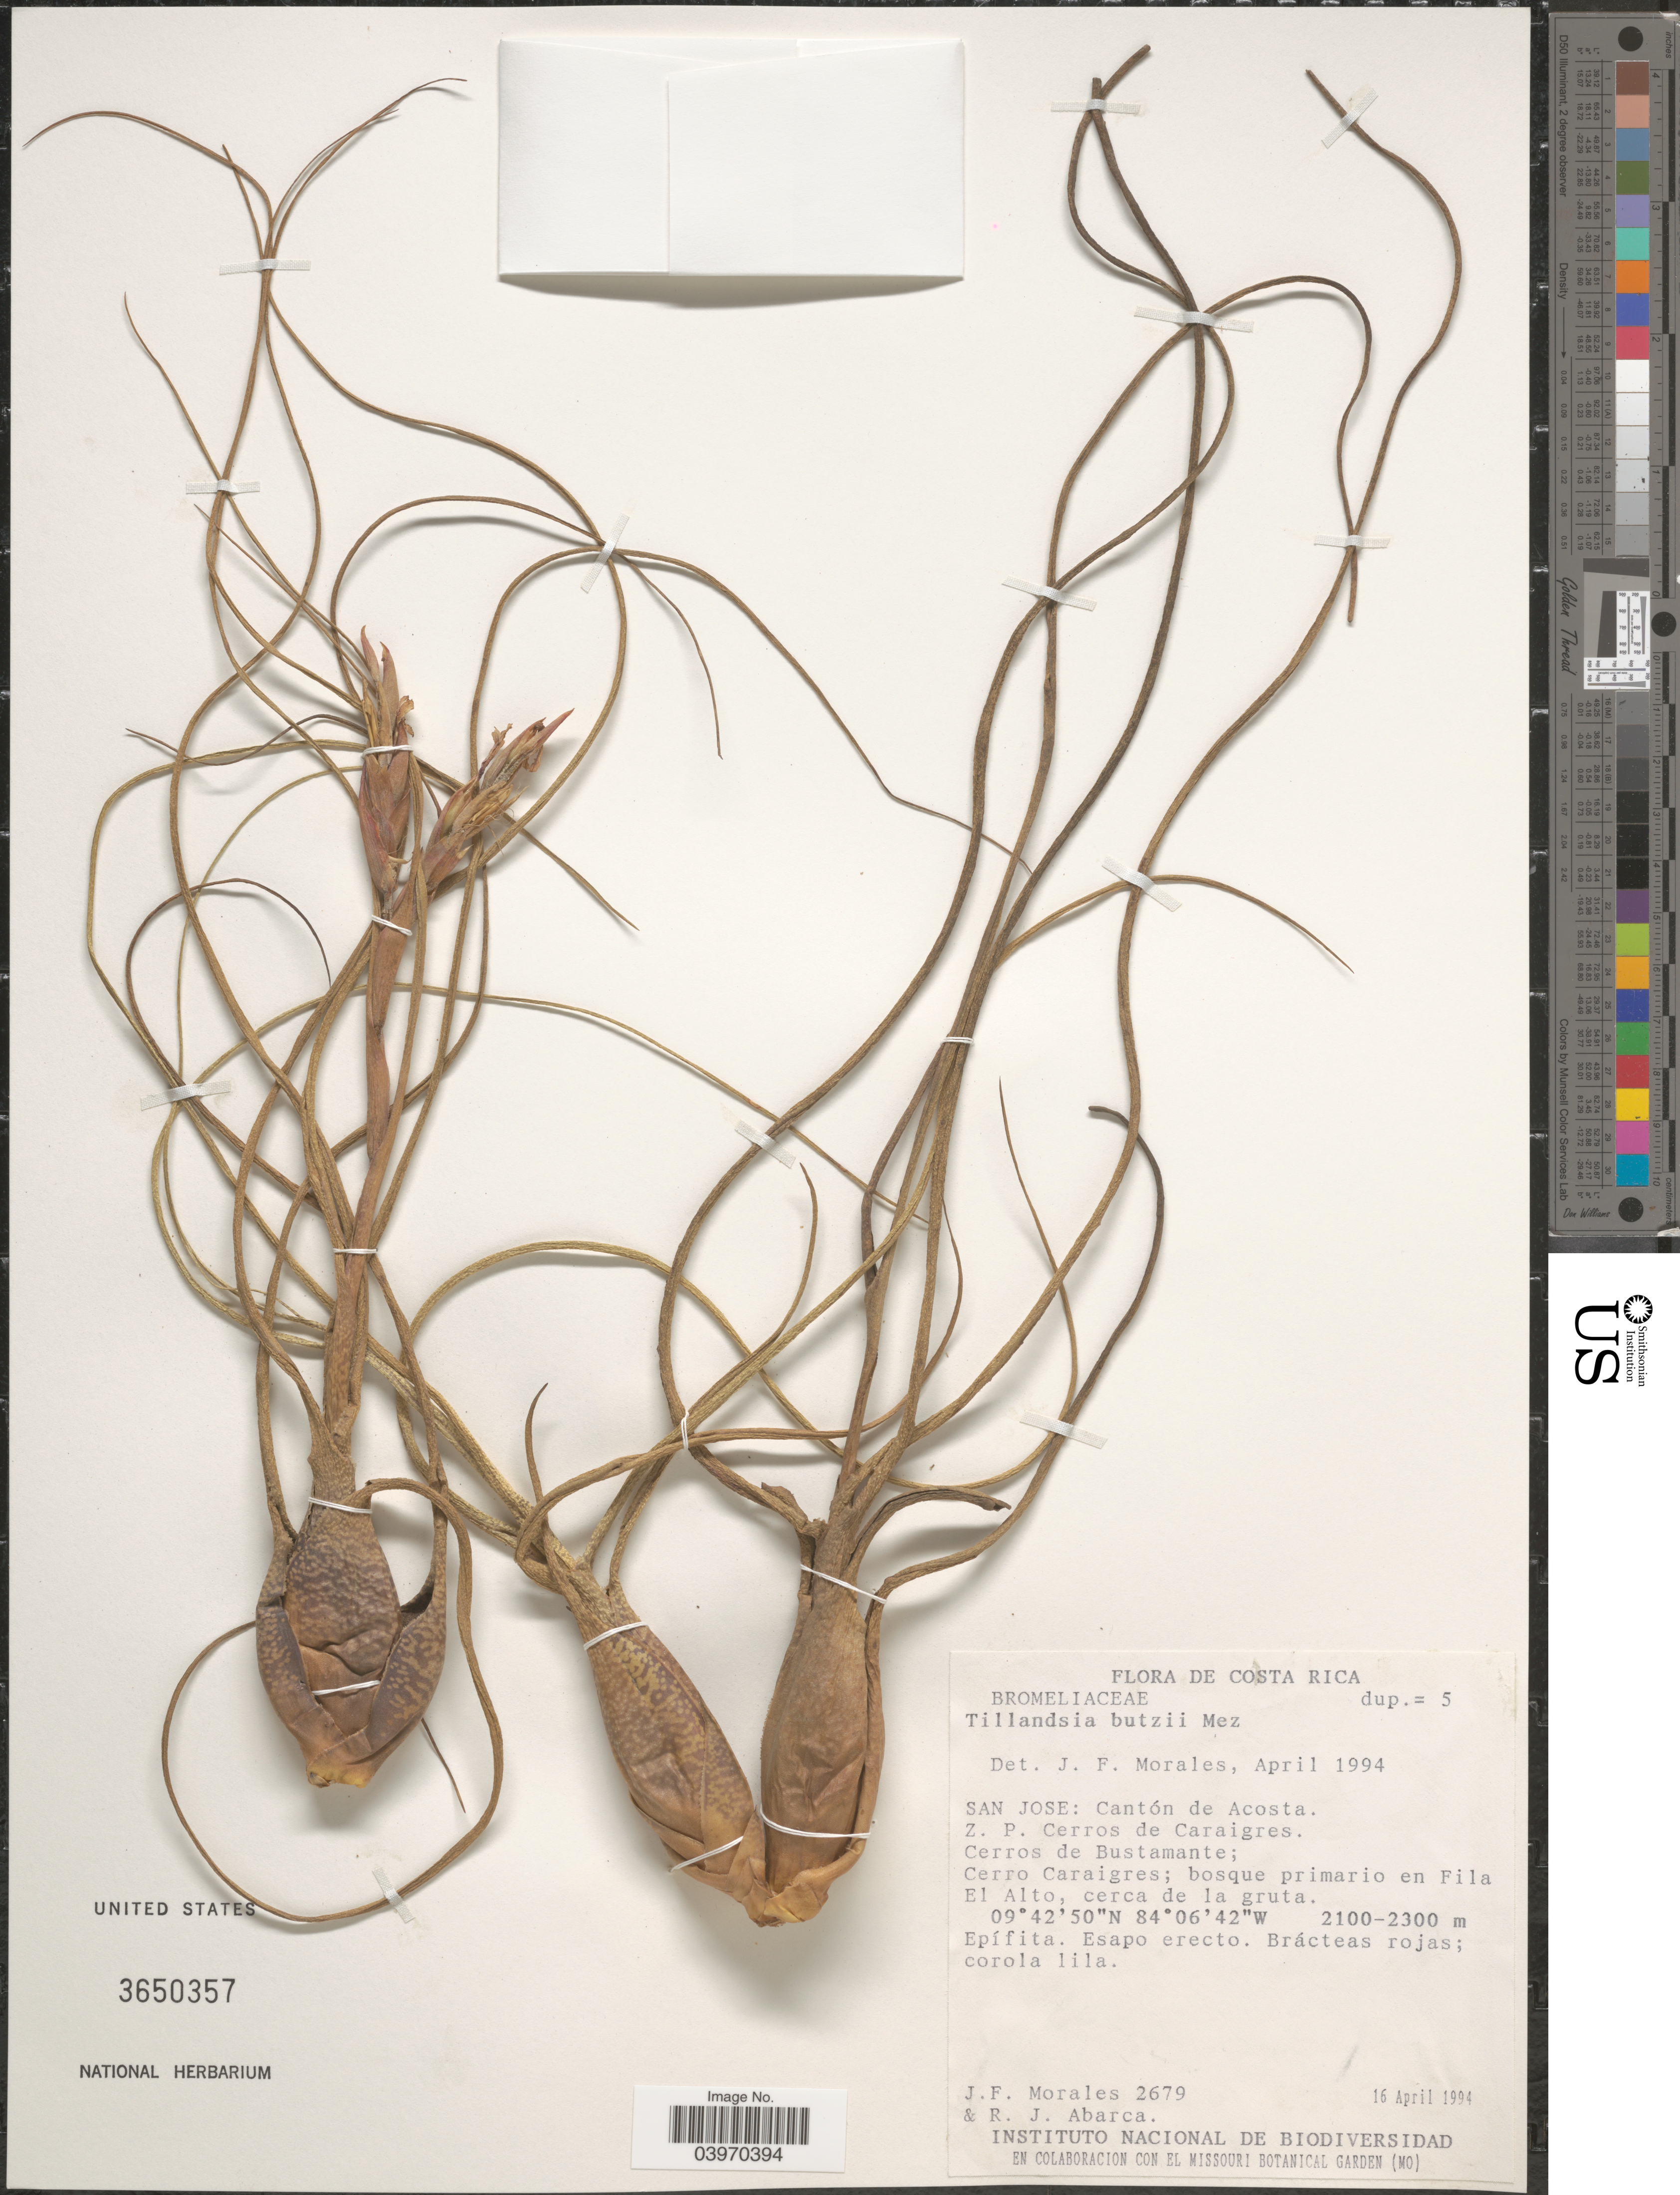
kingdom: Plantae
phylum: Tracheophyta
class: Liliopsida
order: Poales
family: Bromeliaceae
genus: Tillandsia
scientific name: Tillandsia butzii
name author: Mez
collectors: J. Morales & R. J. Abarca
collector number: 2679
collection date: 1994-04-16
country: Costa Rica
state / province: San José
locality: Cantón de Acosta. Z. P. Cerros de Caraigres. Cerros de Bustamente; Cerro Caraigres; bosque primario en Fila El Alto, cerca de la gruta.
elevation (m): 2100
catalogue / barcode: US 3650357